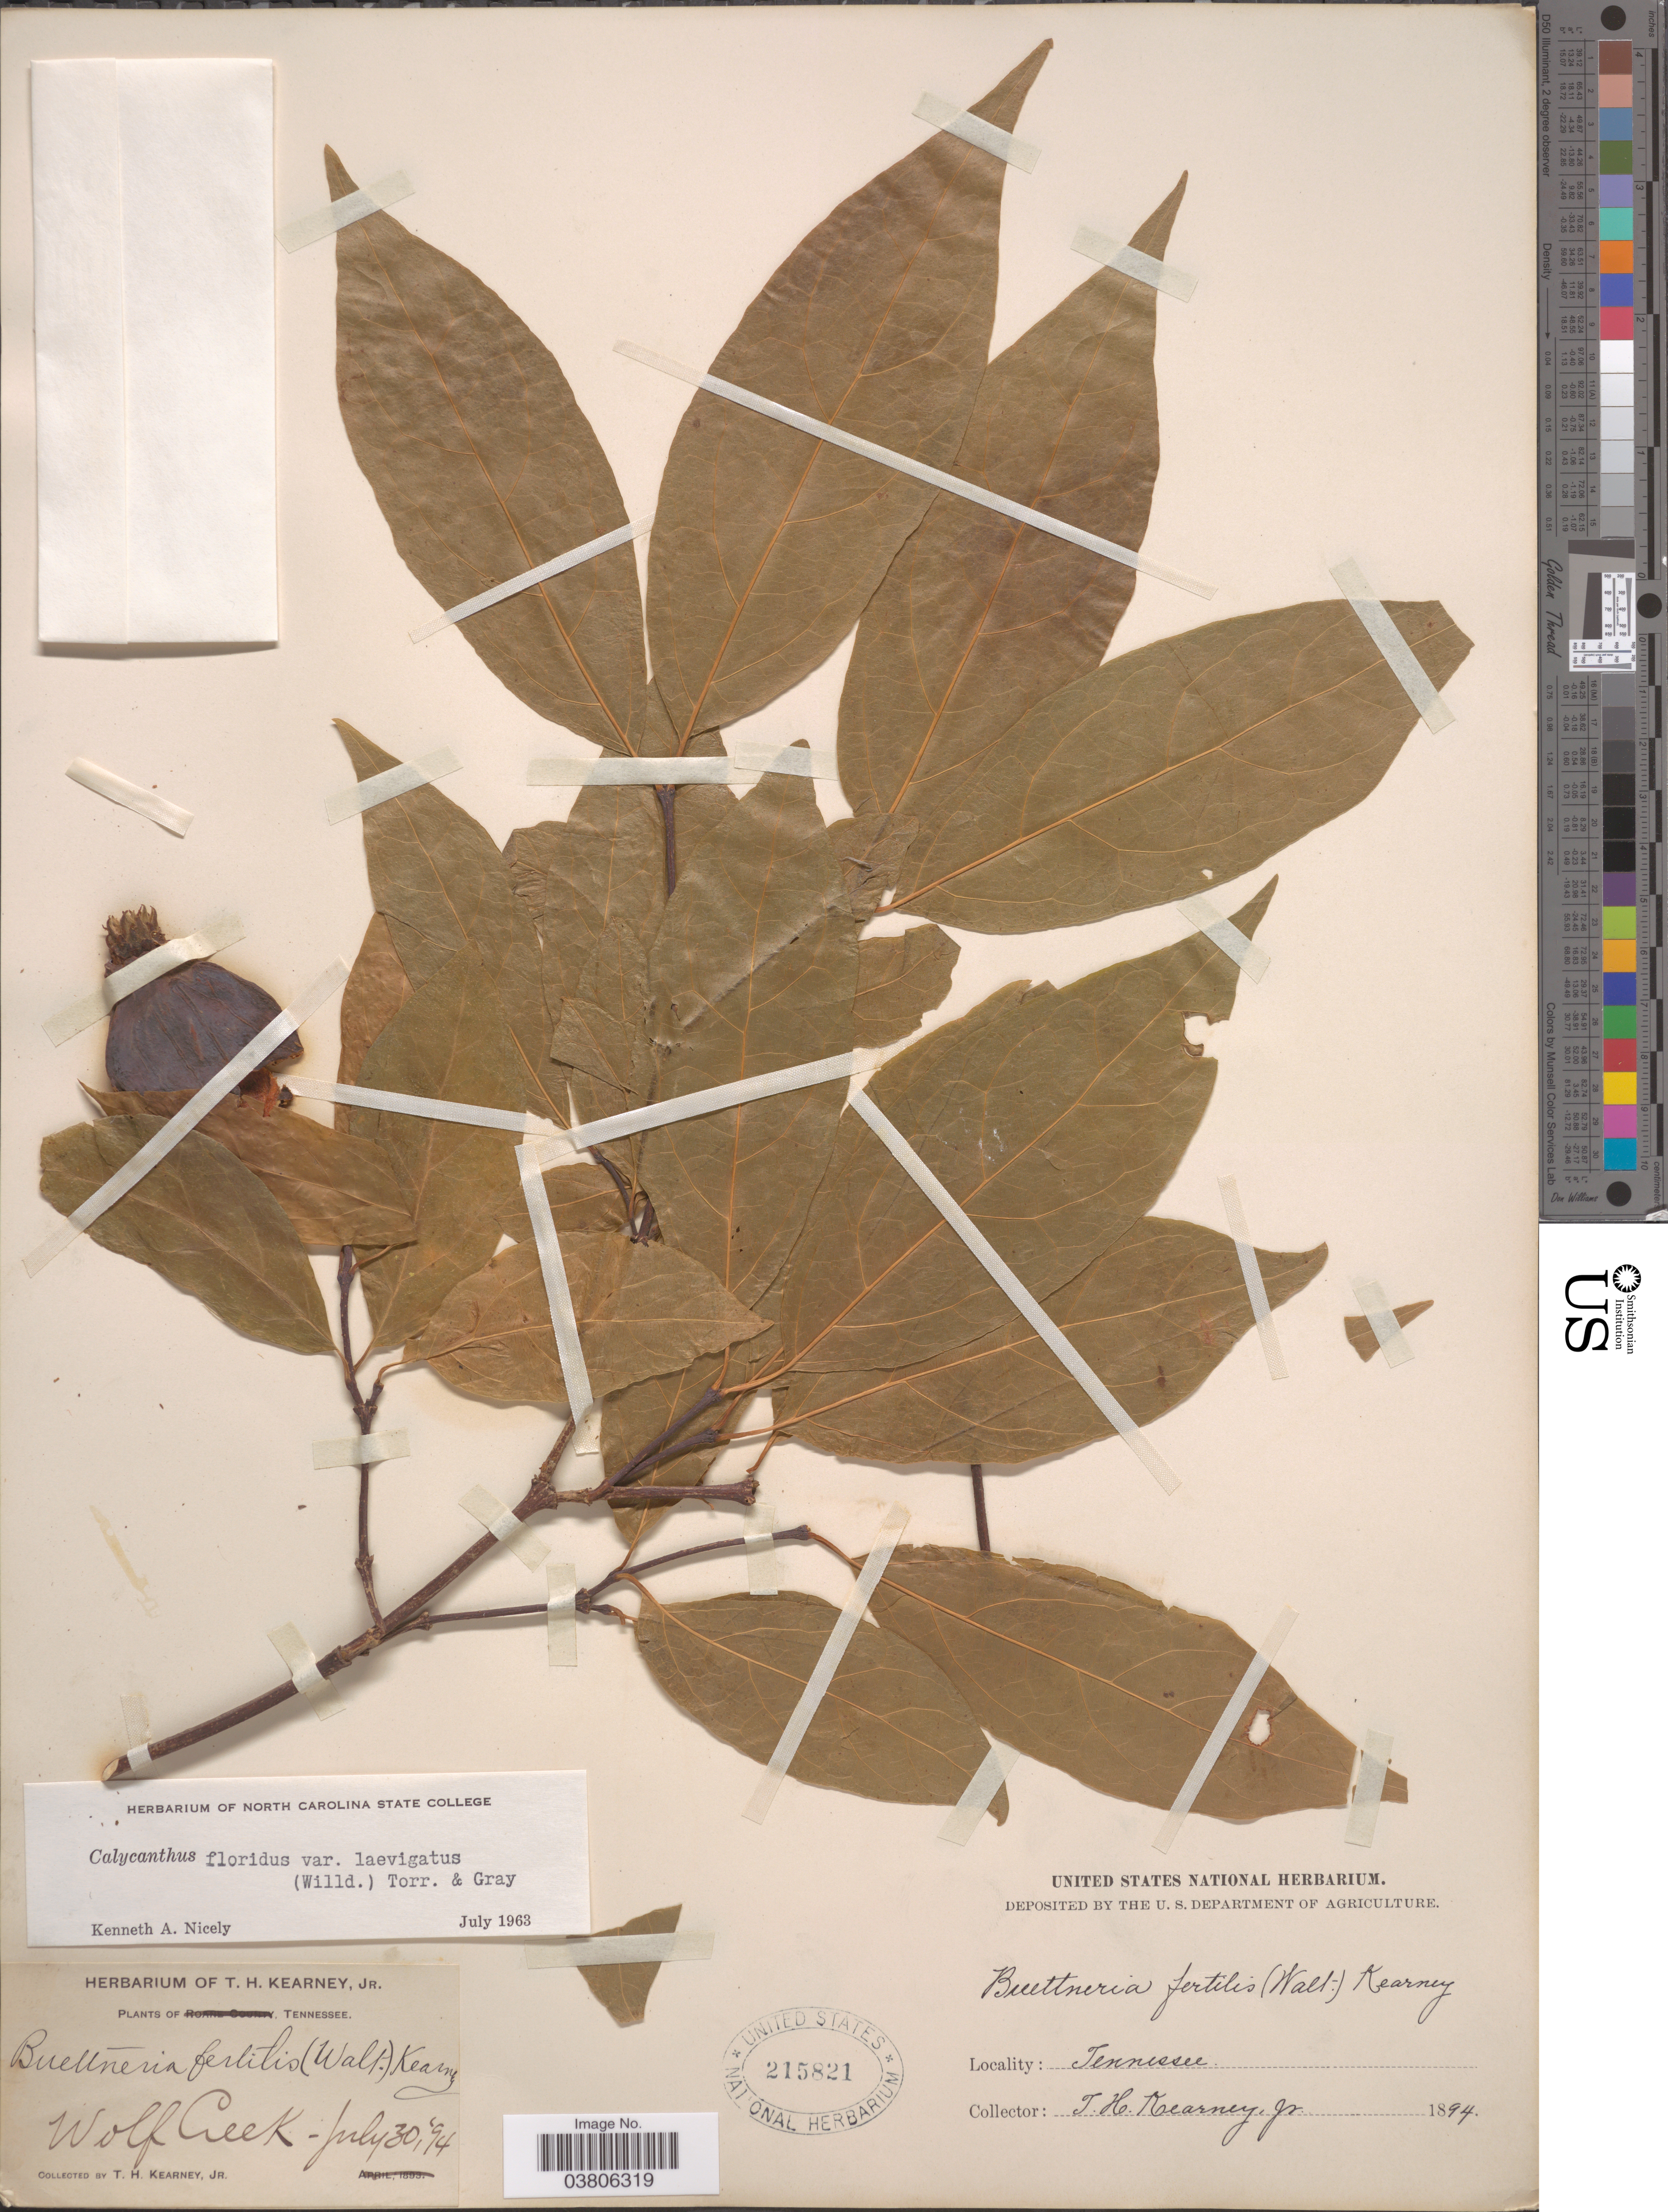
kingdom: Plantae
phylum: Tracheophyta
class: Magnoliopsida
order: Laurales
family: Calycanthaceae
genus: Calycanthus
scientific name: Calycanthus floridus var. laevigatus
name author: (Willd.) Torr. & A. Gray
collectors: T. H. Kearney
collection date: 1894-07-30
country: United States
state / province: Tennessee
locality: Wolf Creek.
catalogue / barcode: US 215821